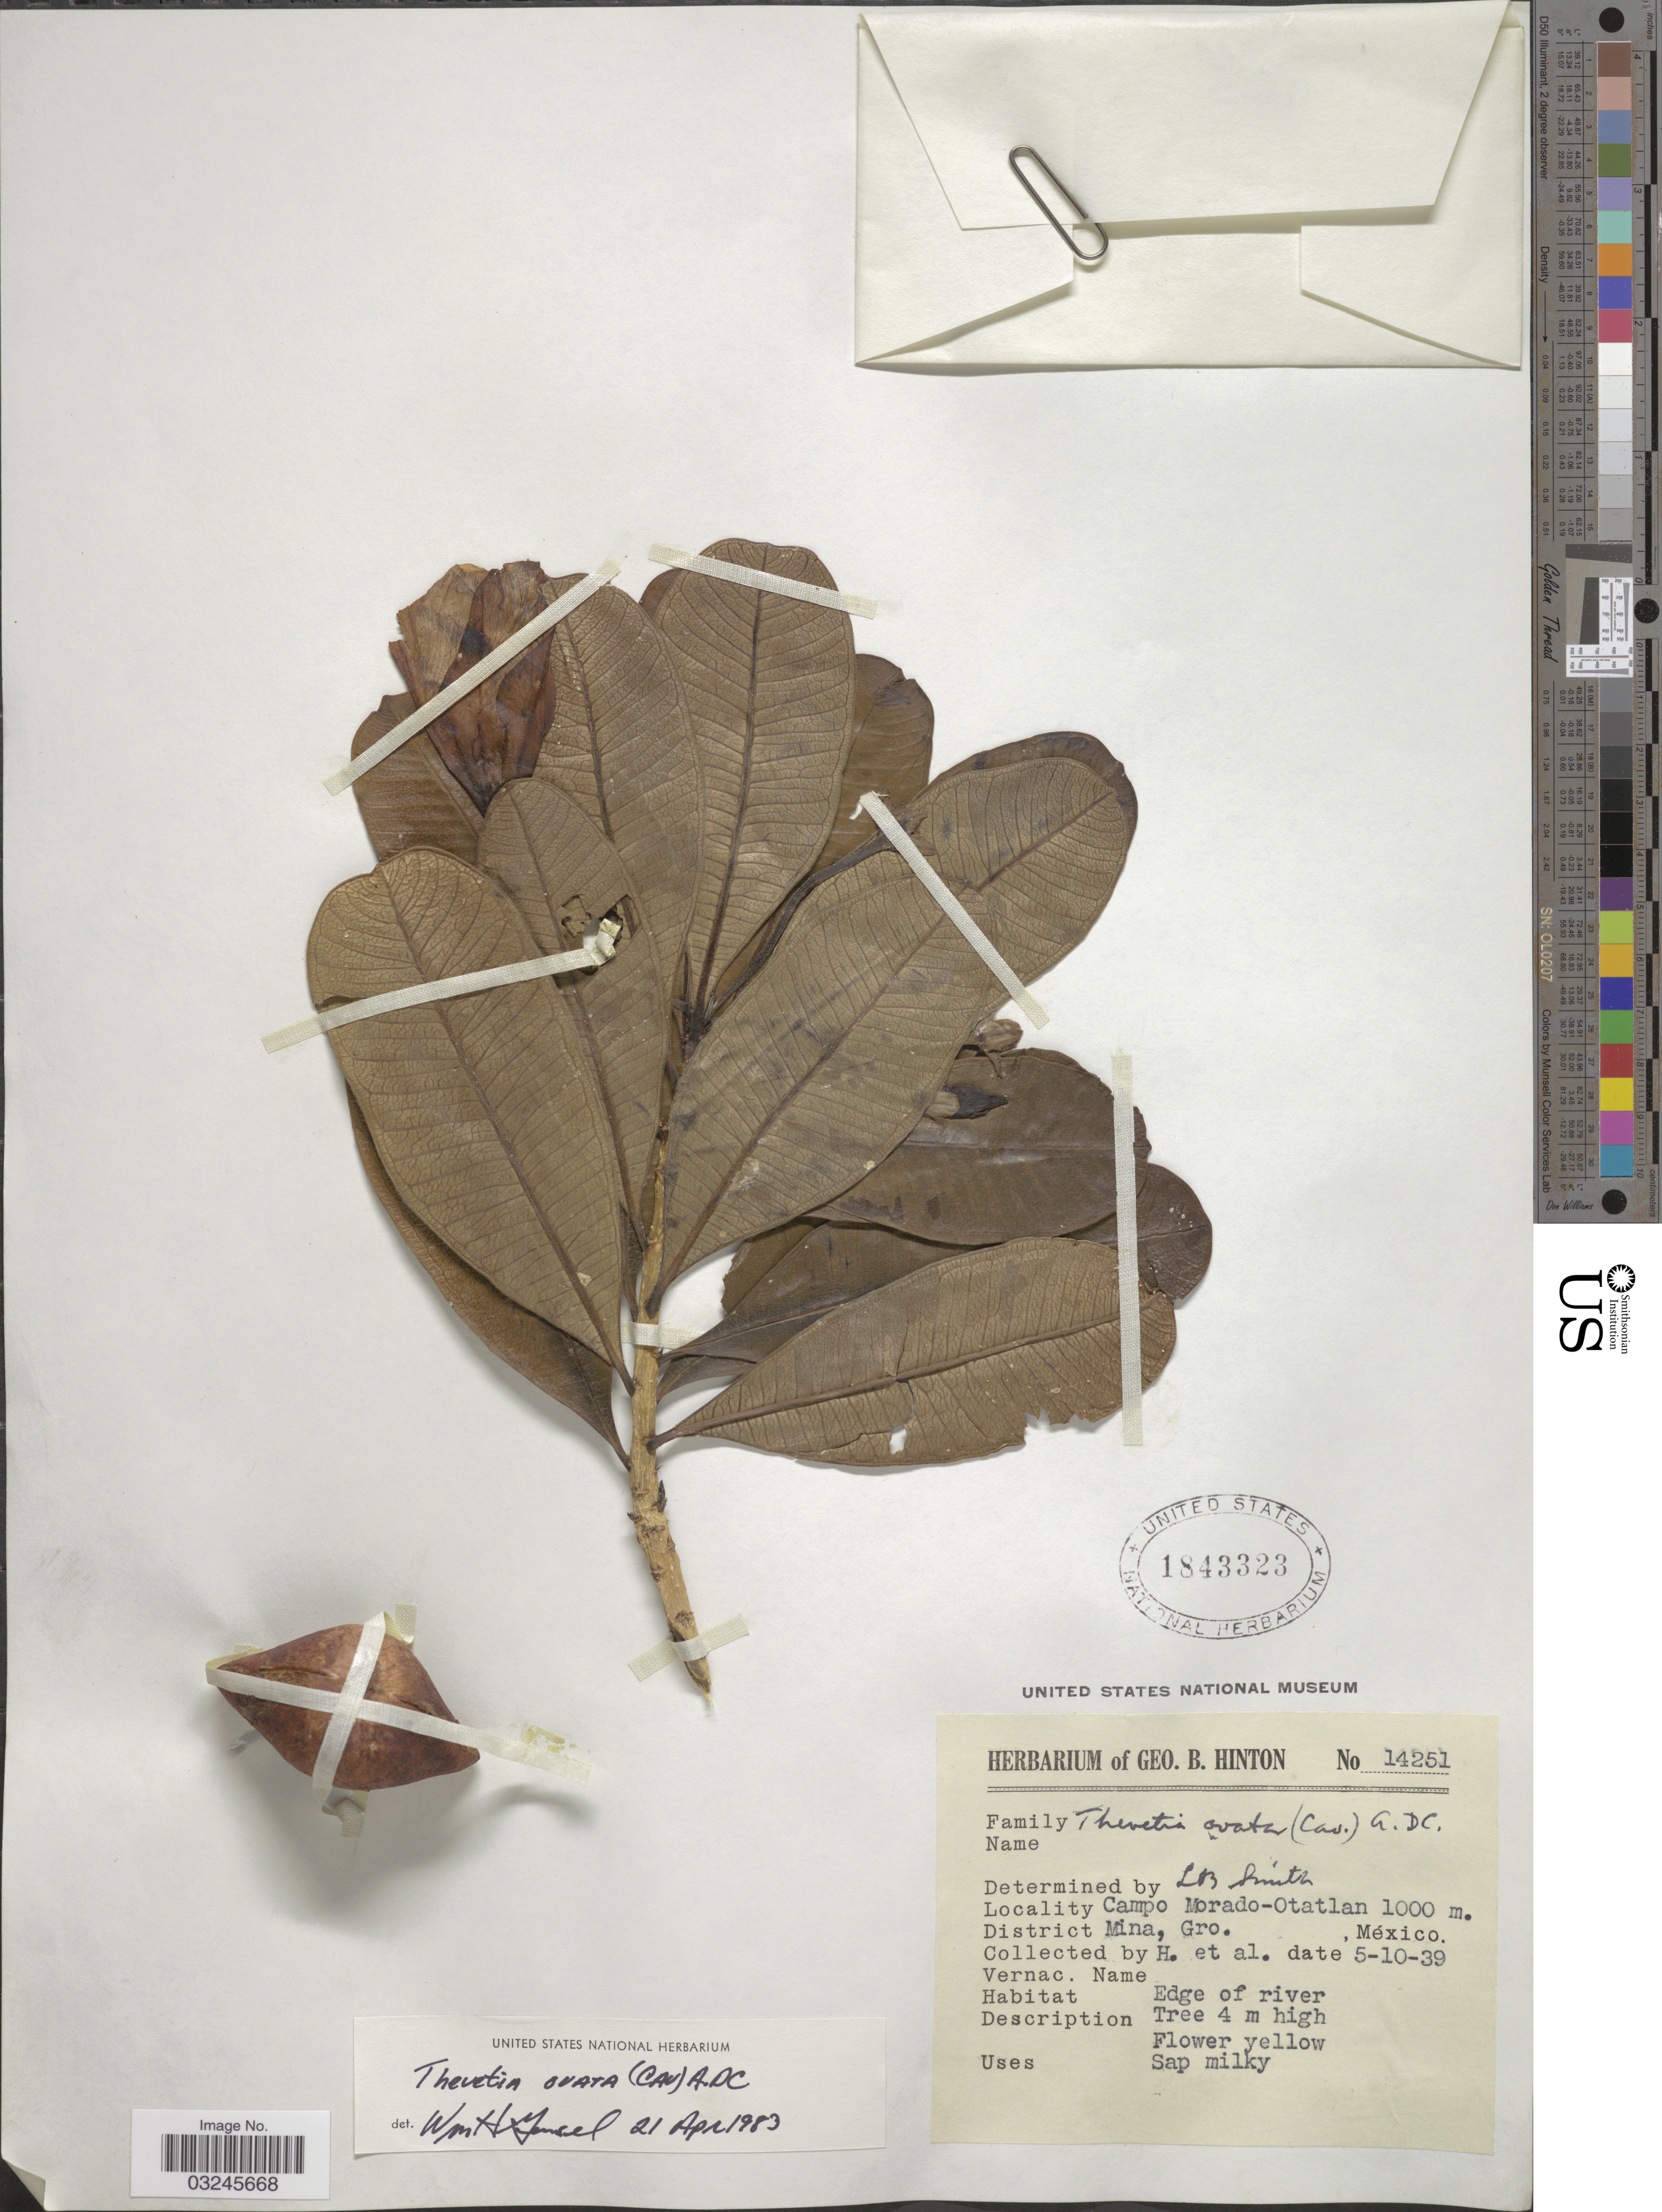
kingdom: Plantae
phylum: Tracheophyta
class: Magnoliopsida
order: Gentianales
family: Apocynaceae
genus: Thevetia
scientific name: Thevetia ovata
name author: (Cav.) A. DC.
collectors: G. B. Hinton & et al.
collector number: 14251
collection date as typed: Transcribed d/m/y: 5/10/39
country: Mexico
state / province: Guerrero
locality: Campo Morado-Otatlan, District Mina, Gro., México.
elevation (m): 1000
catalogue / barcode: US 1843323